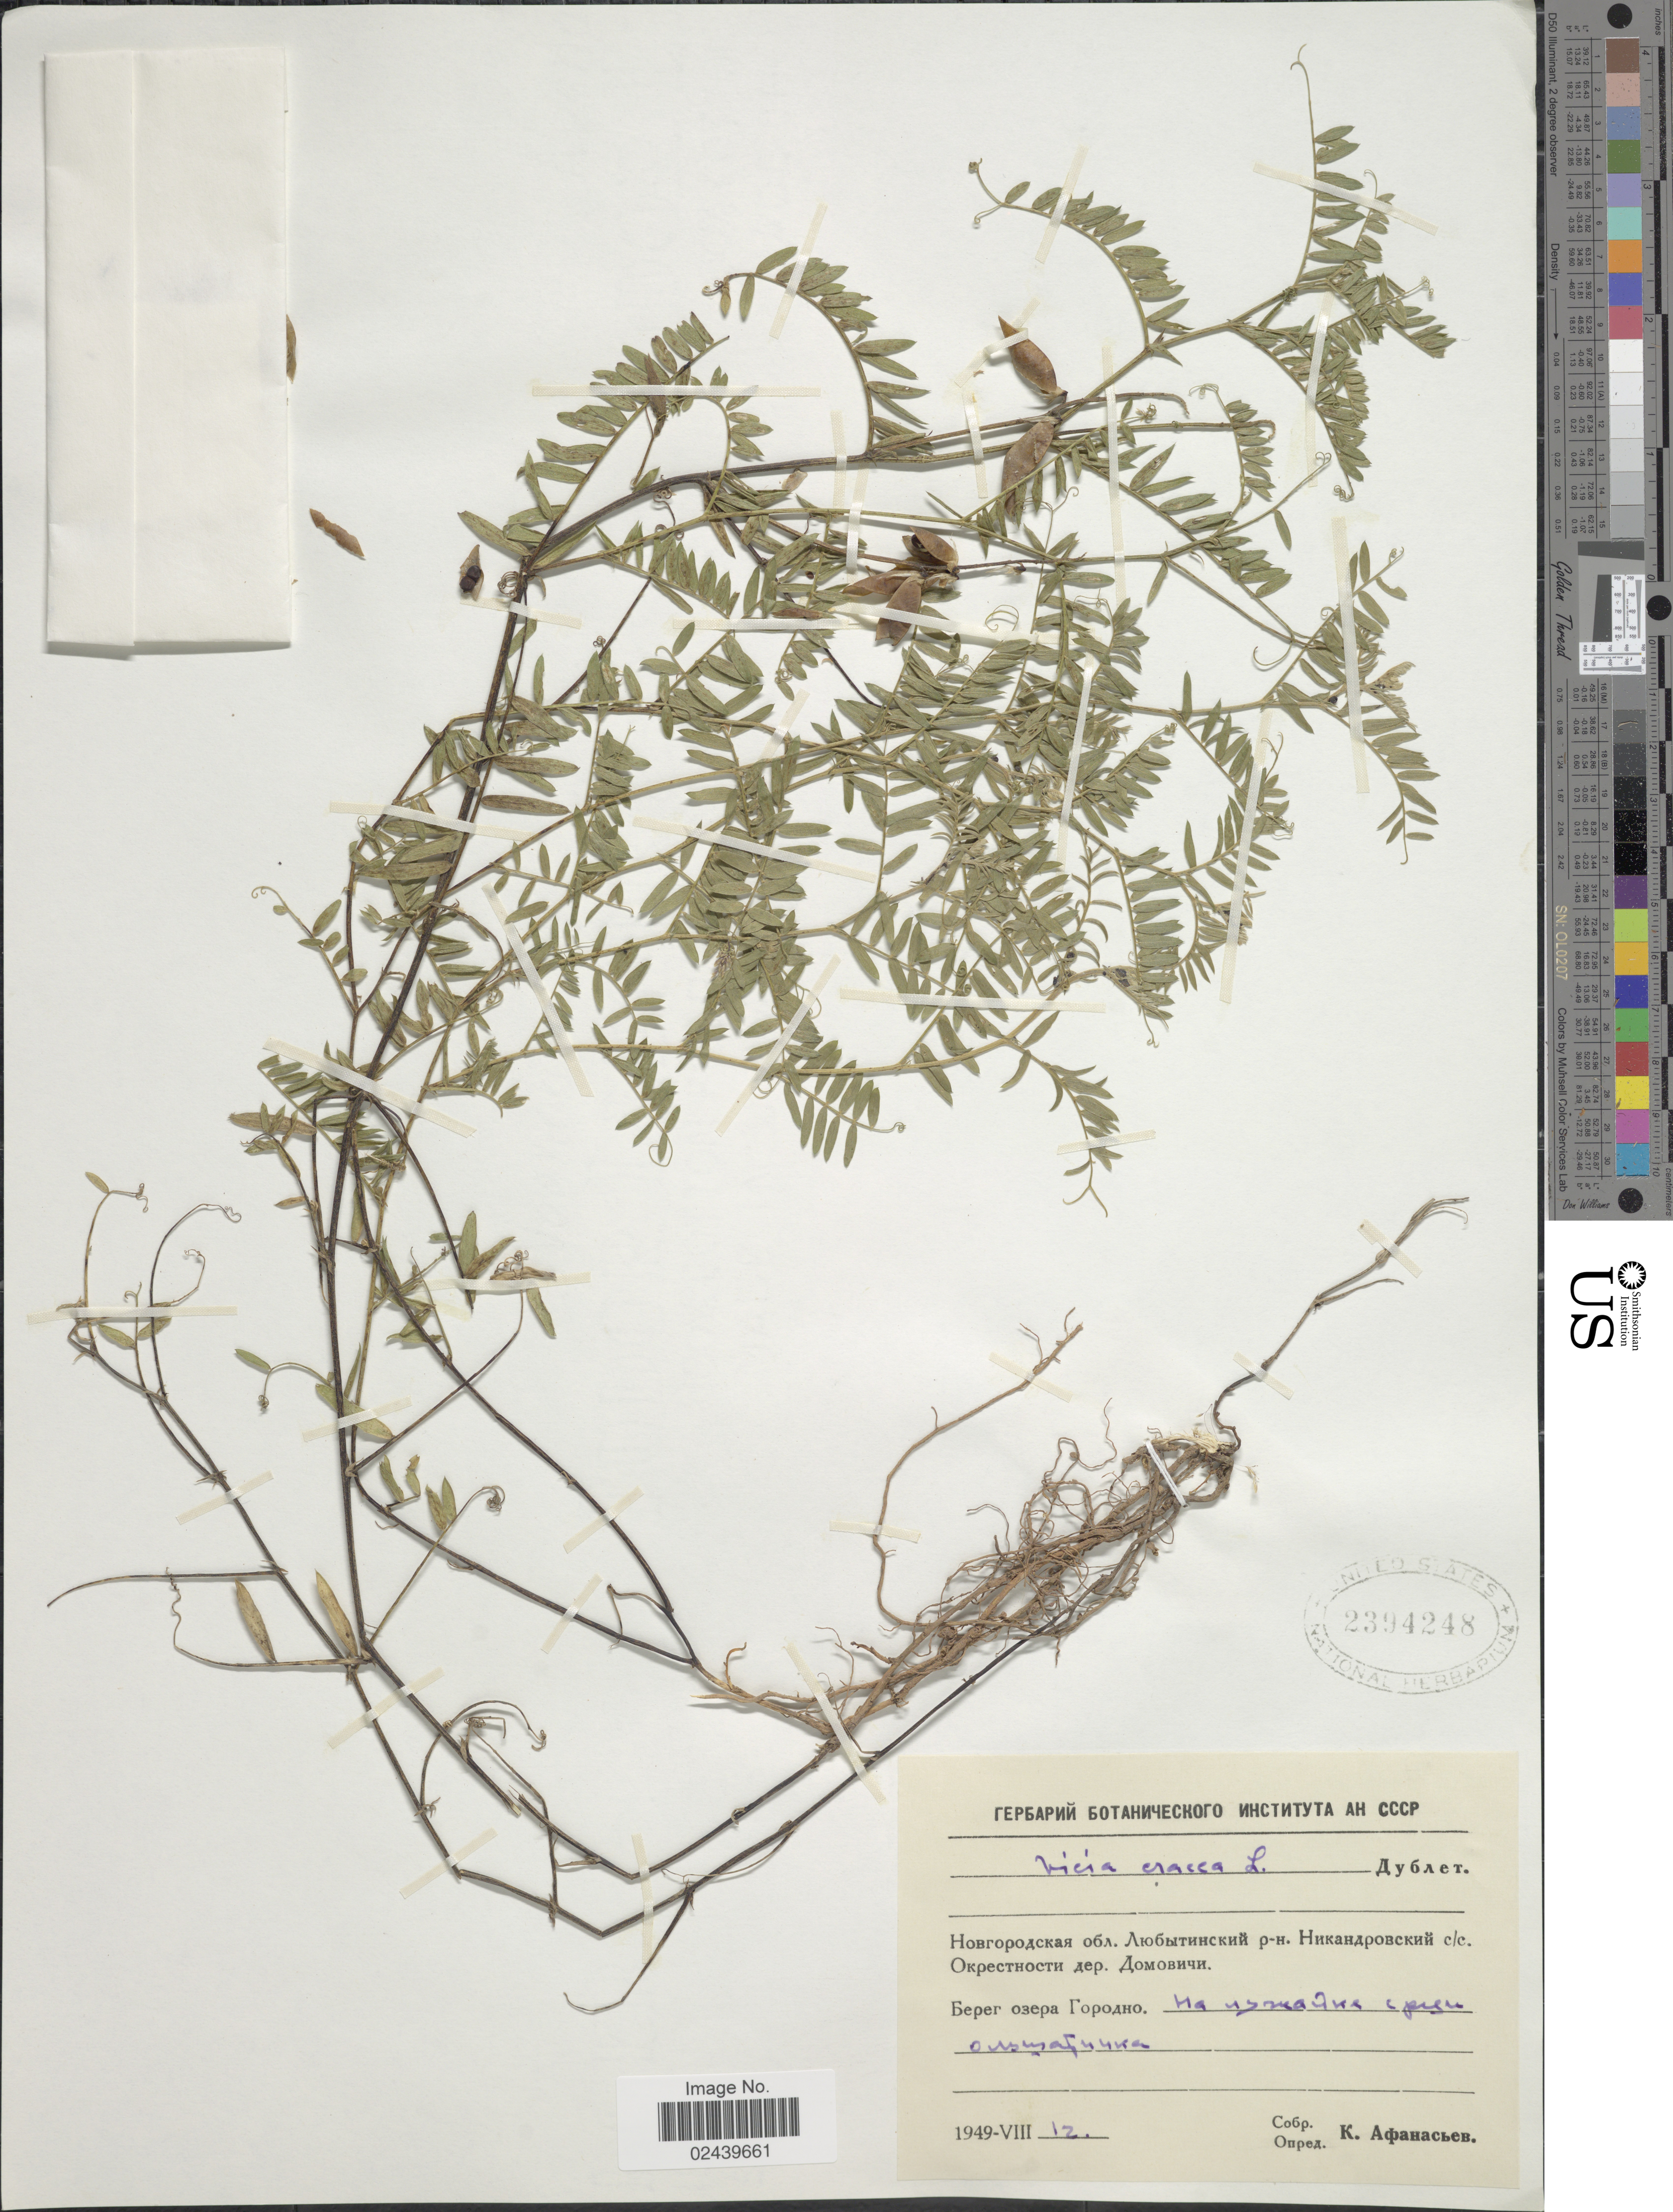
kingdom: Plantae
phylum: Tracheophyta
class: Magnoliopsida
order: Fabales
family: Fabaceae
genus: Vicia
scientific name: Vicia cracca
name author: L.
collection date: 1949-08-12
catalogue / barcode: US 2394248